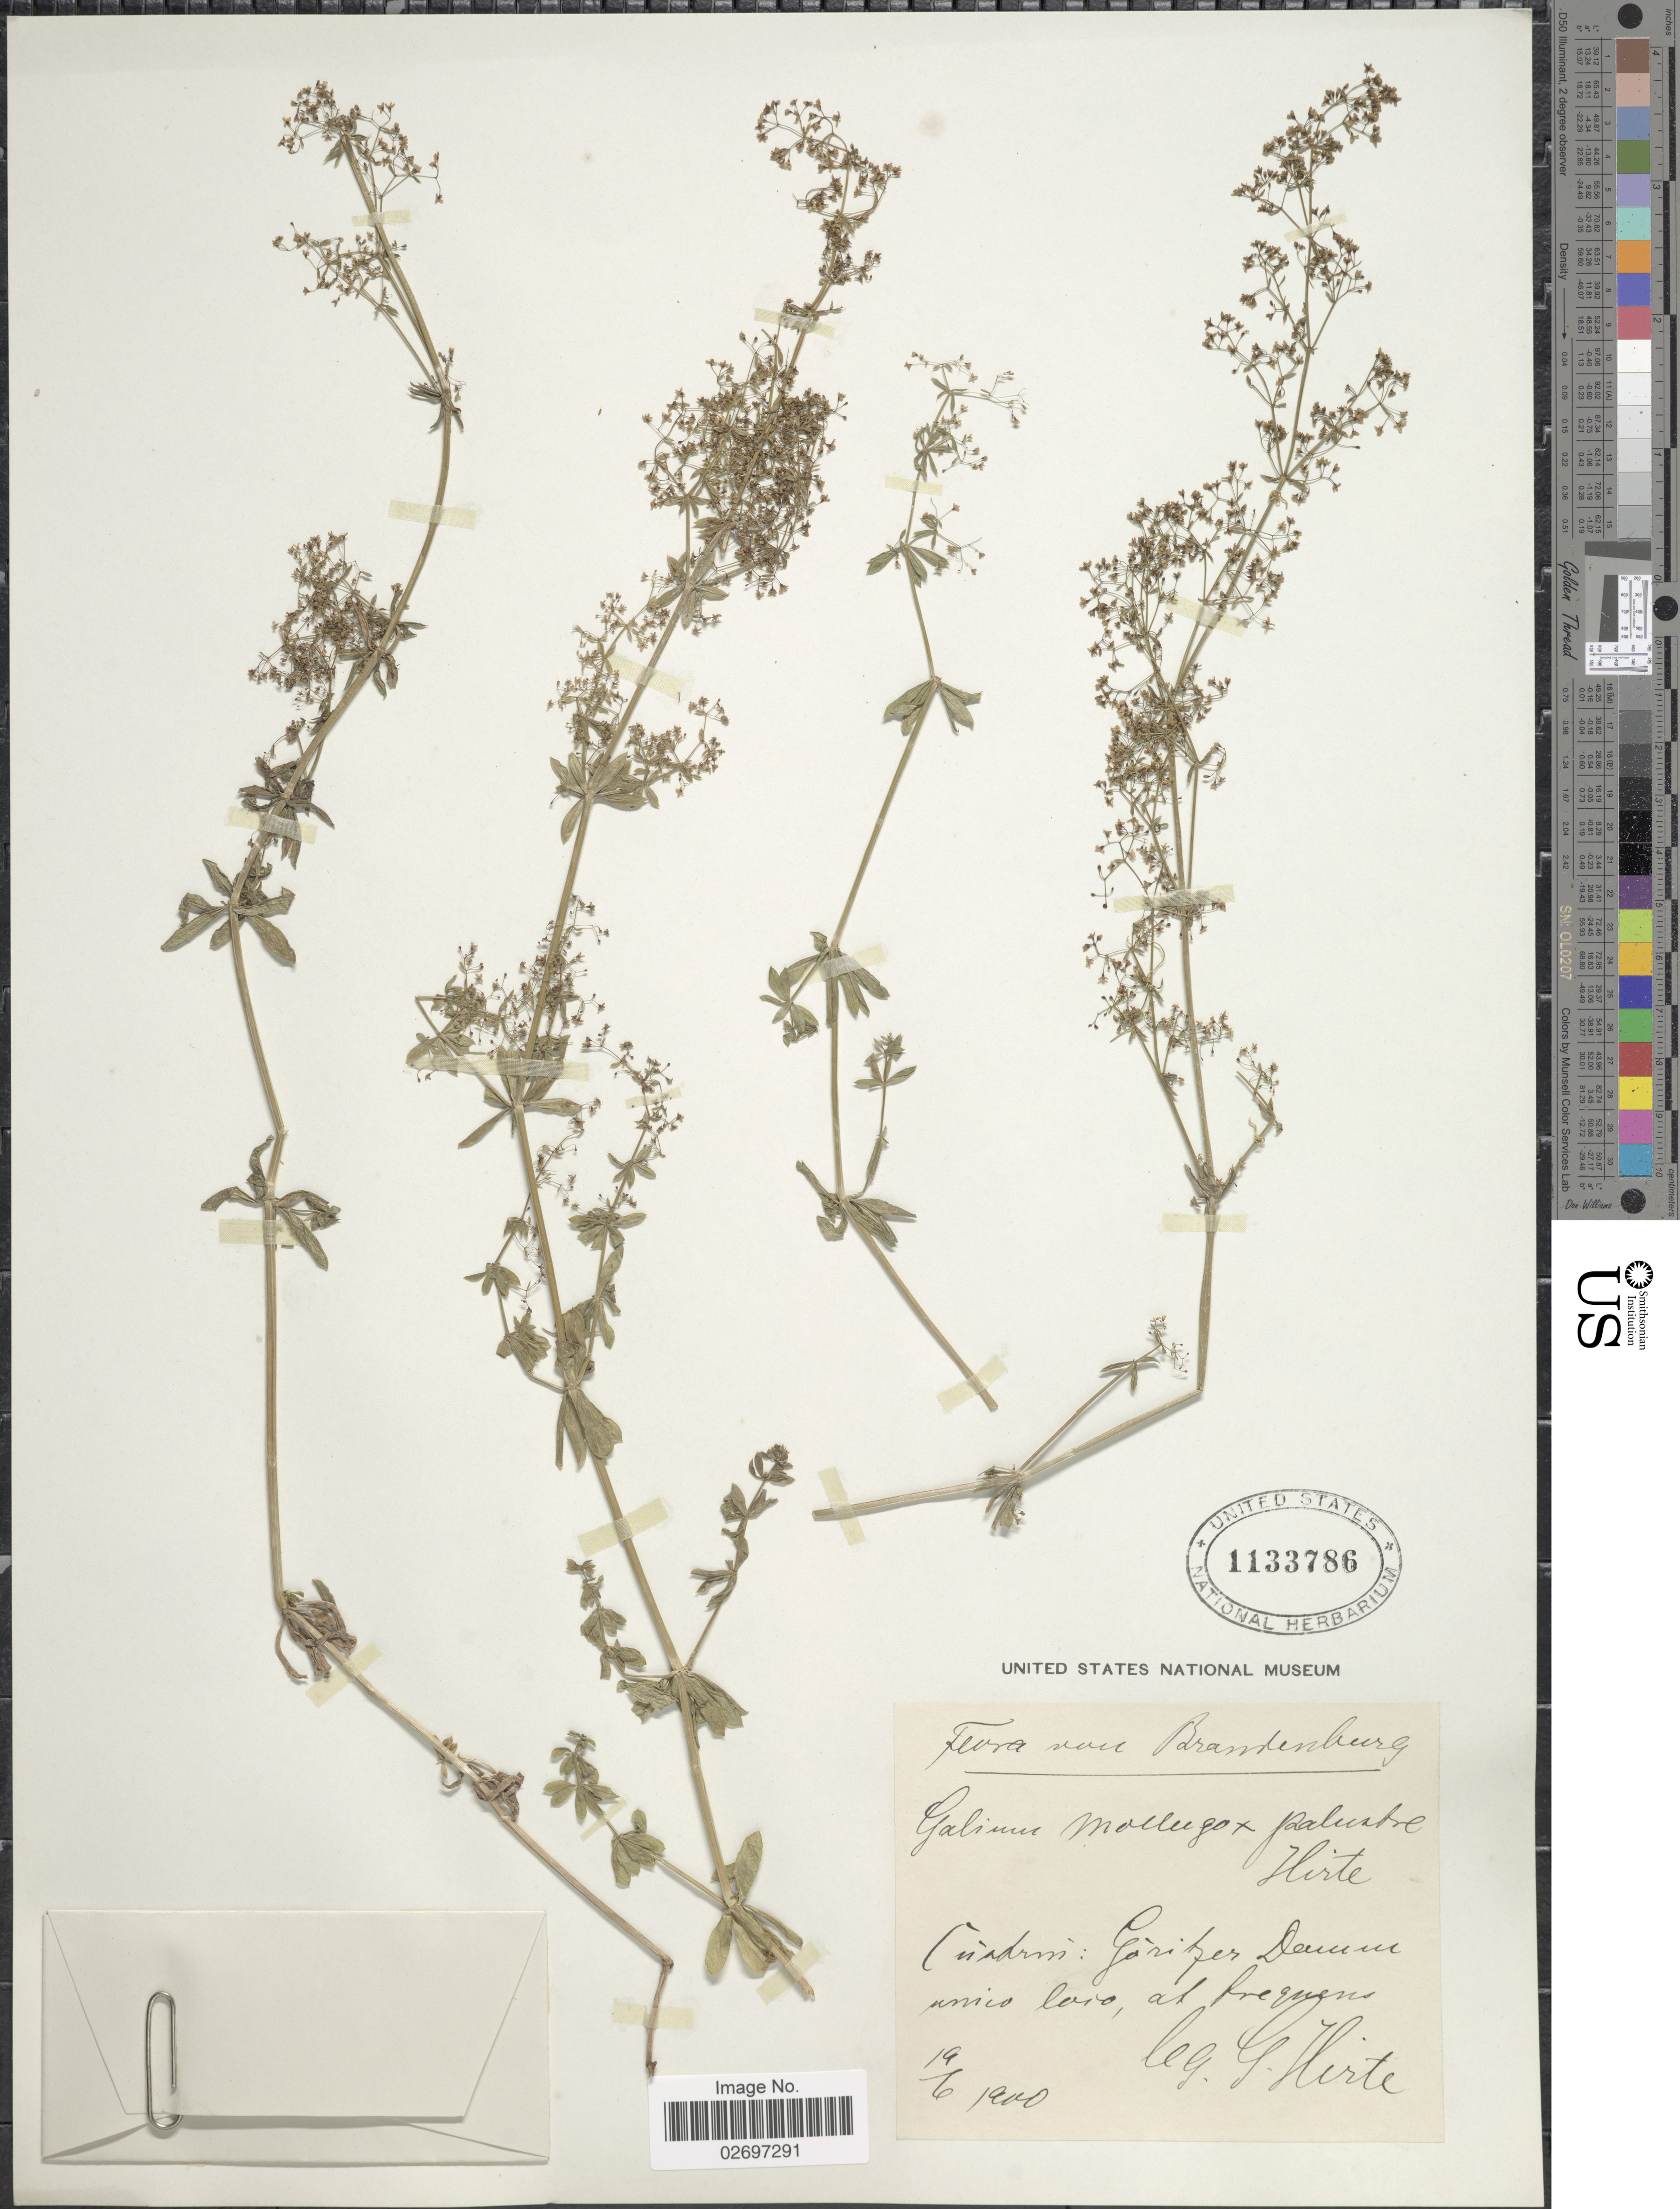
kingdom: Plantae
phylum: Tracheophyta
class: Magnoliopsida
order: Gentianales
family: Rubiaceae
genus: Galium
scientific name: Galium mollugo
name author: L.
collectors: G. Herte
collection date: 1900-06-19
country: Germany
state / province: Brandenburg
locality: Cuahrim: Goriker, Damne umira loro [interpreted]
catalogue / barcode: US 1133786